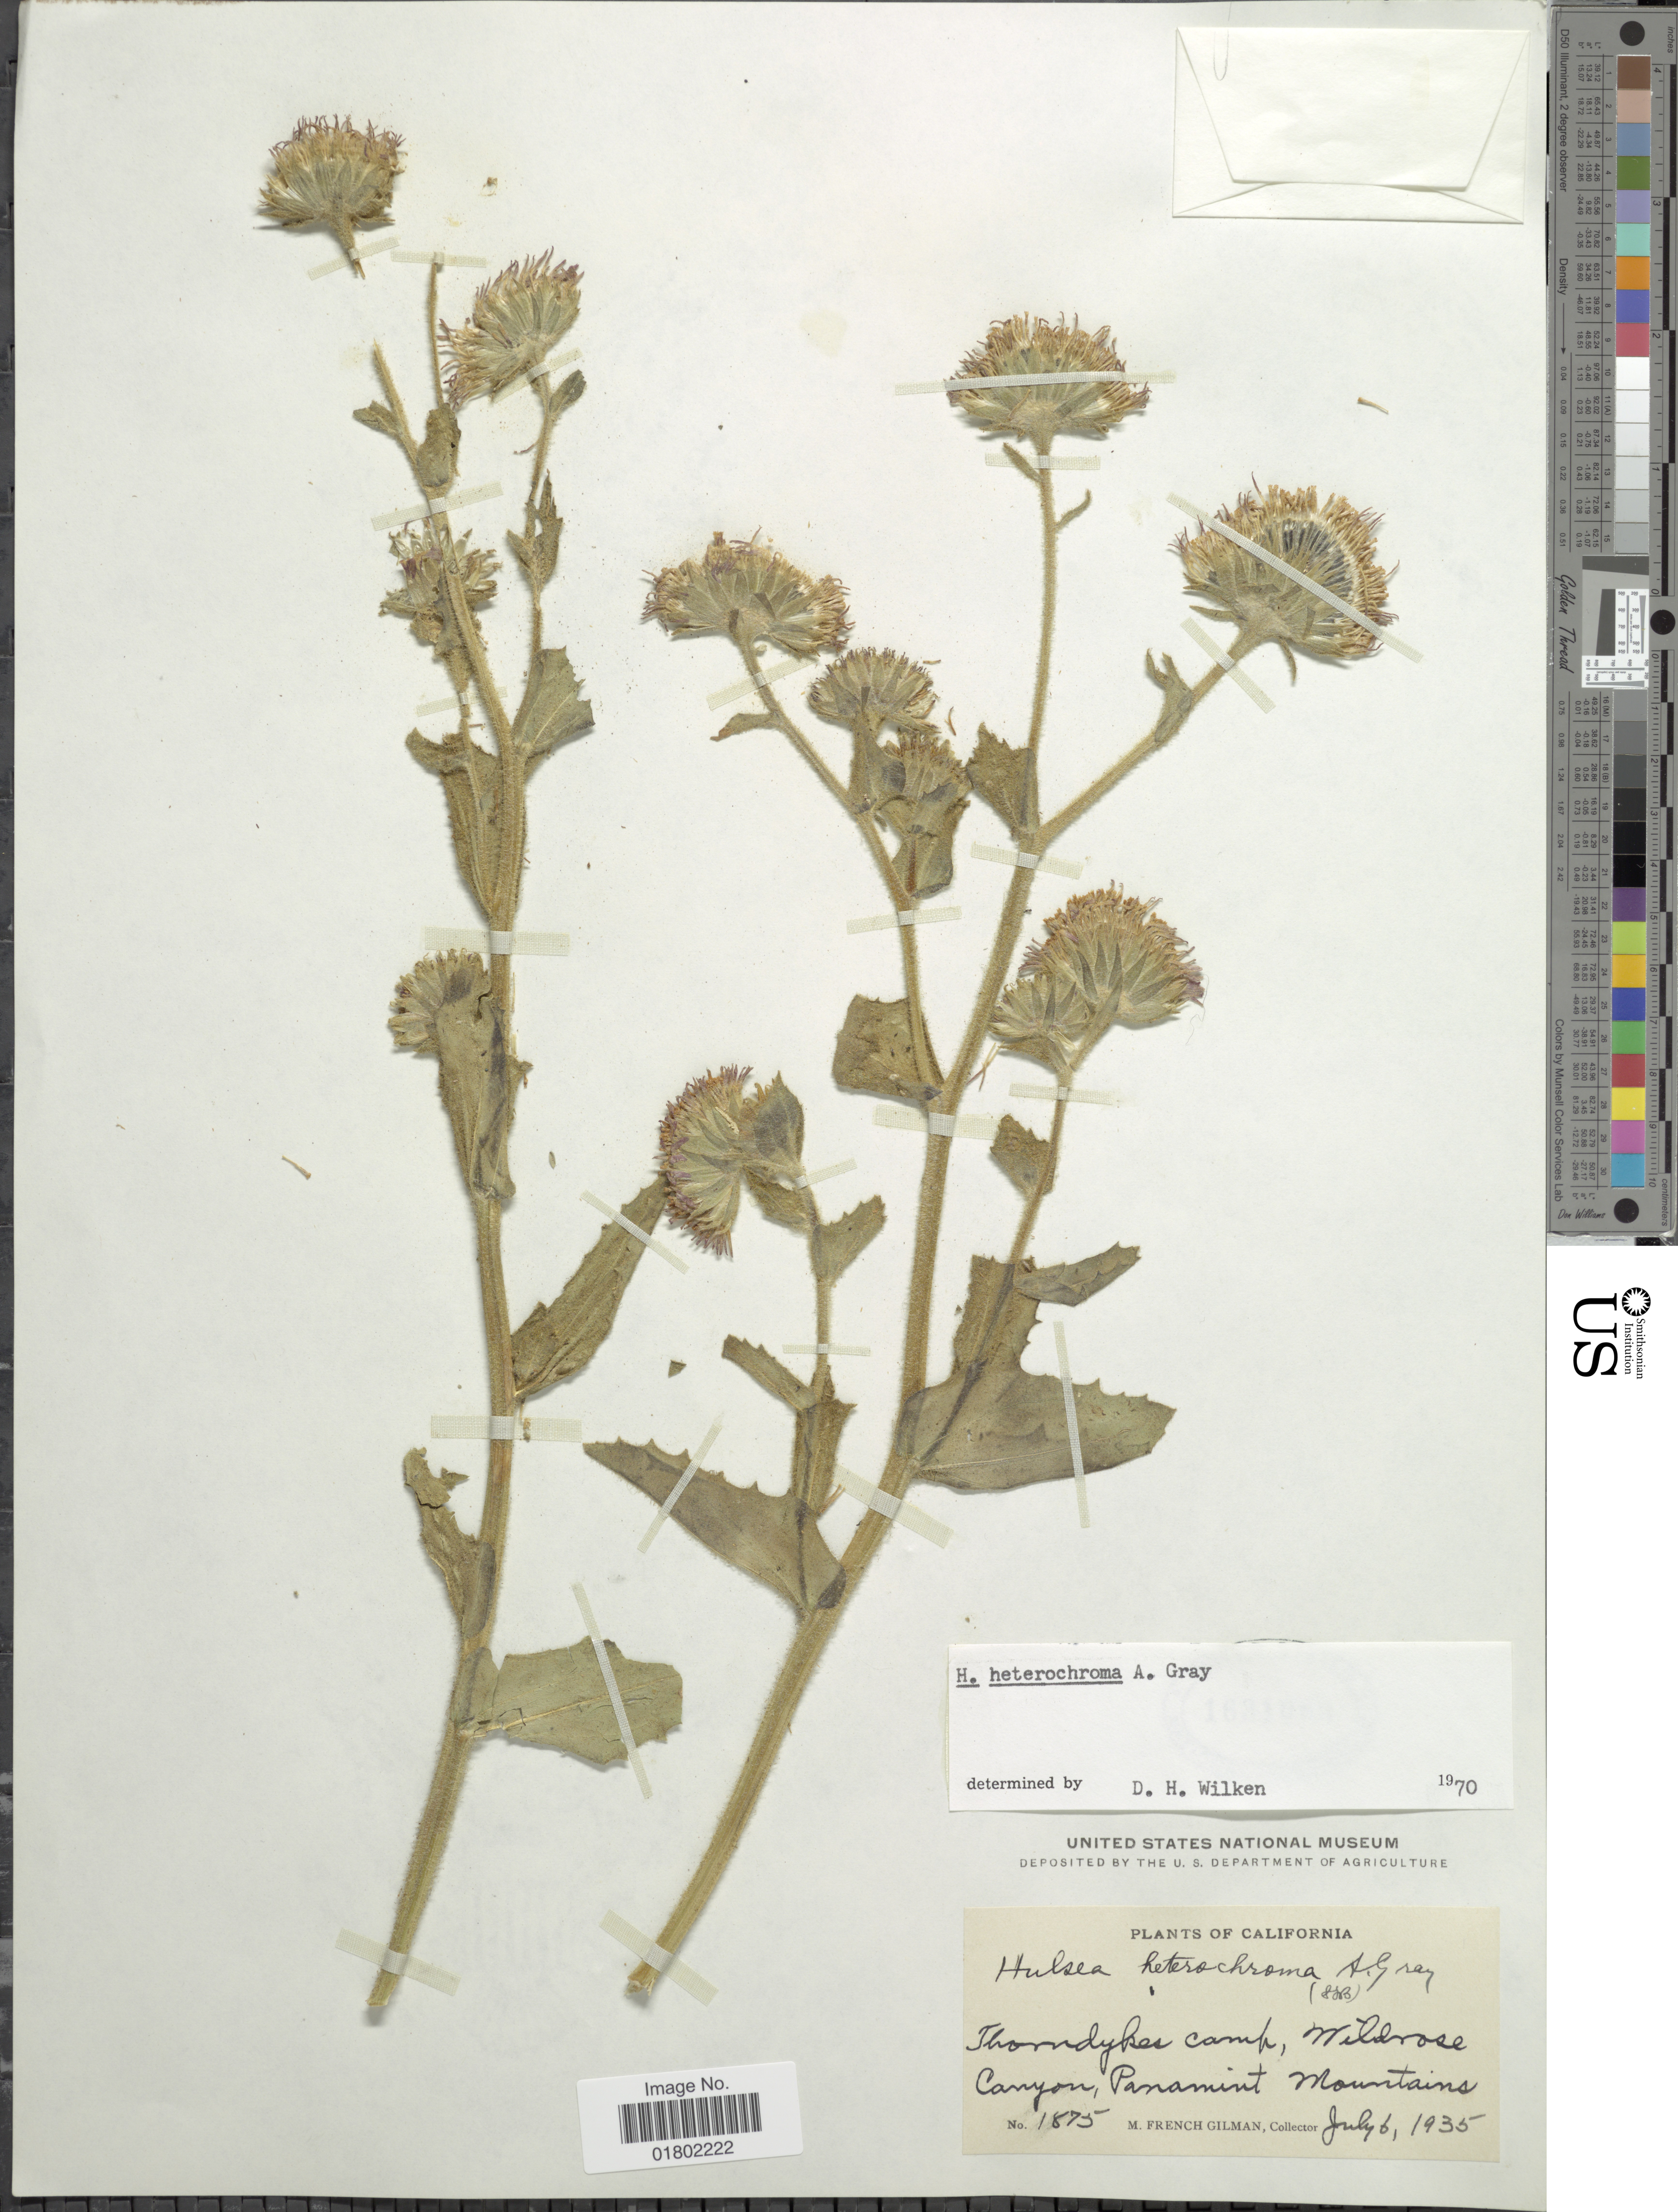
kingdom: Plantae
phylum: Tracheophyta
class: Magnoliopsida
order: Asterales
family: Asteraceae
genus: Hulsea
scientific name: Hulsea heterochroma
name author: A. Gray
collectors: M. F. Gilman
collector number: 1875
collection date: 1935-07-06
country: United States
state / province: California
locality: Thorndykes camp, Wildrose Canyon, Panamint Mountains